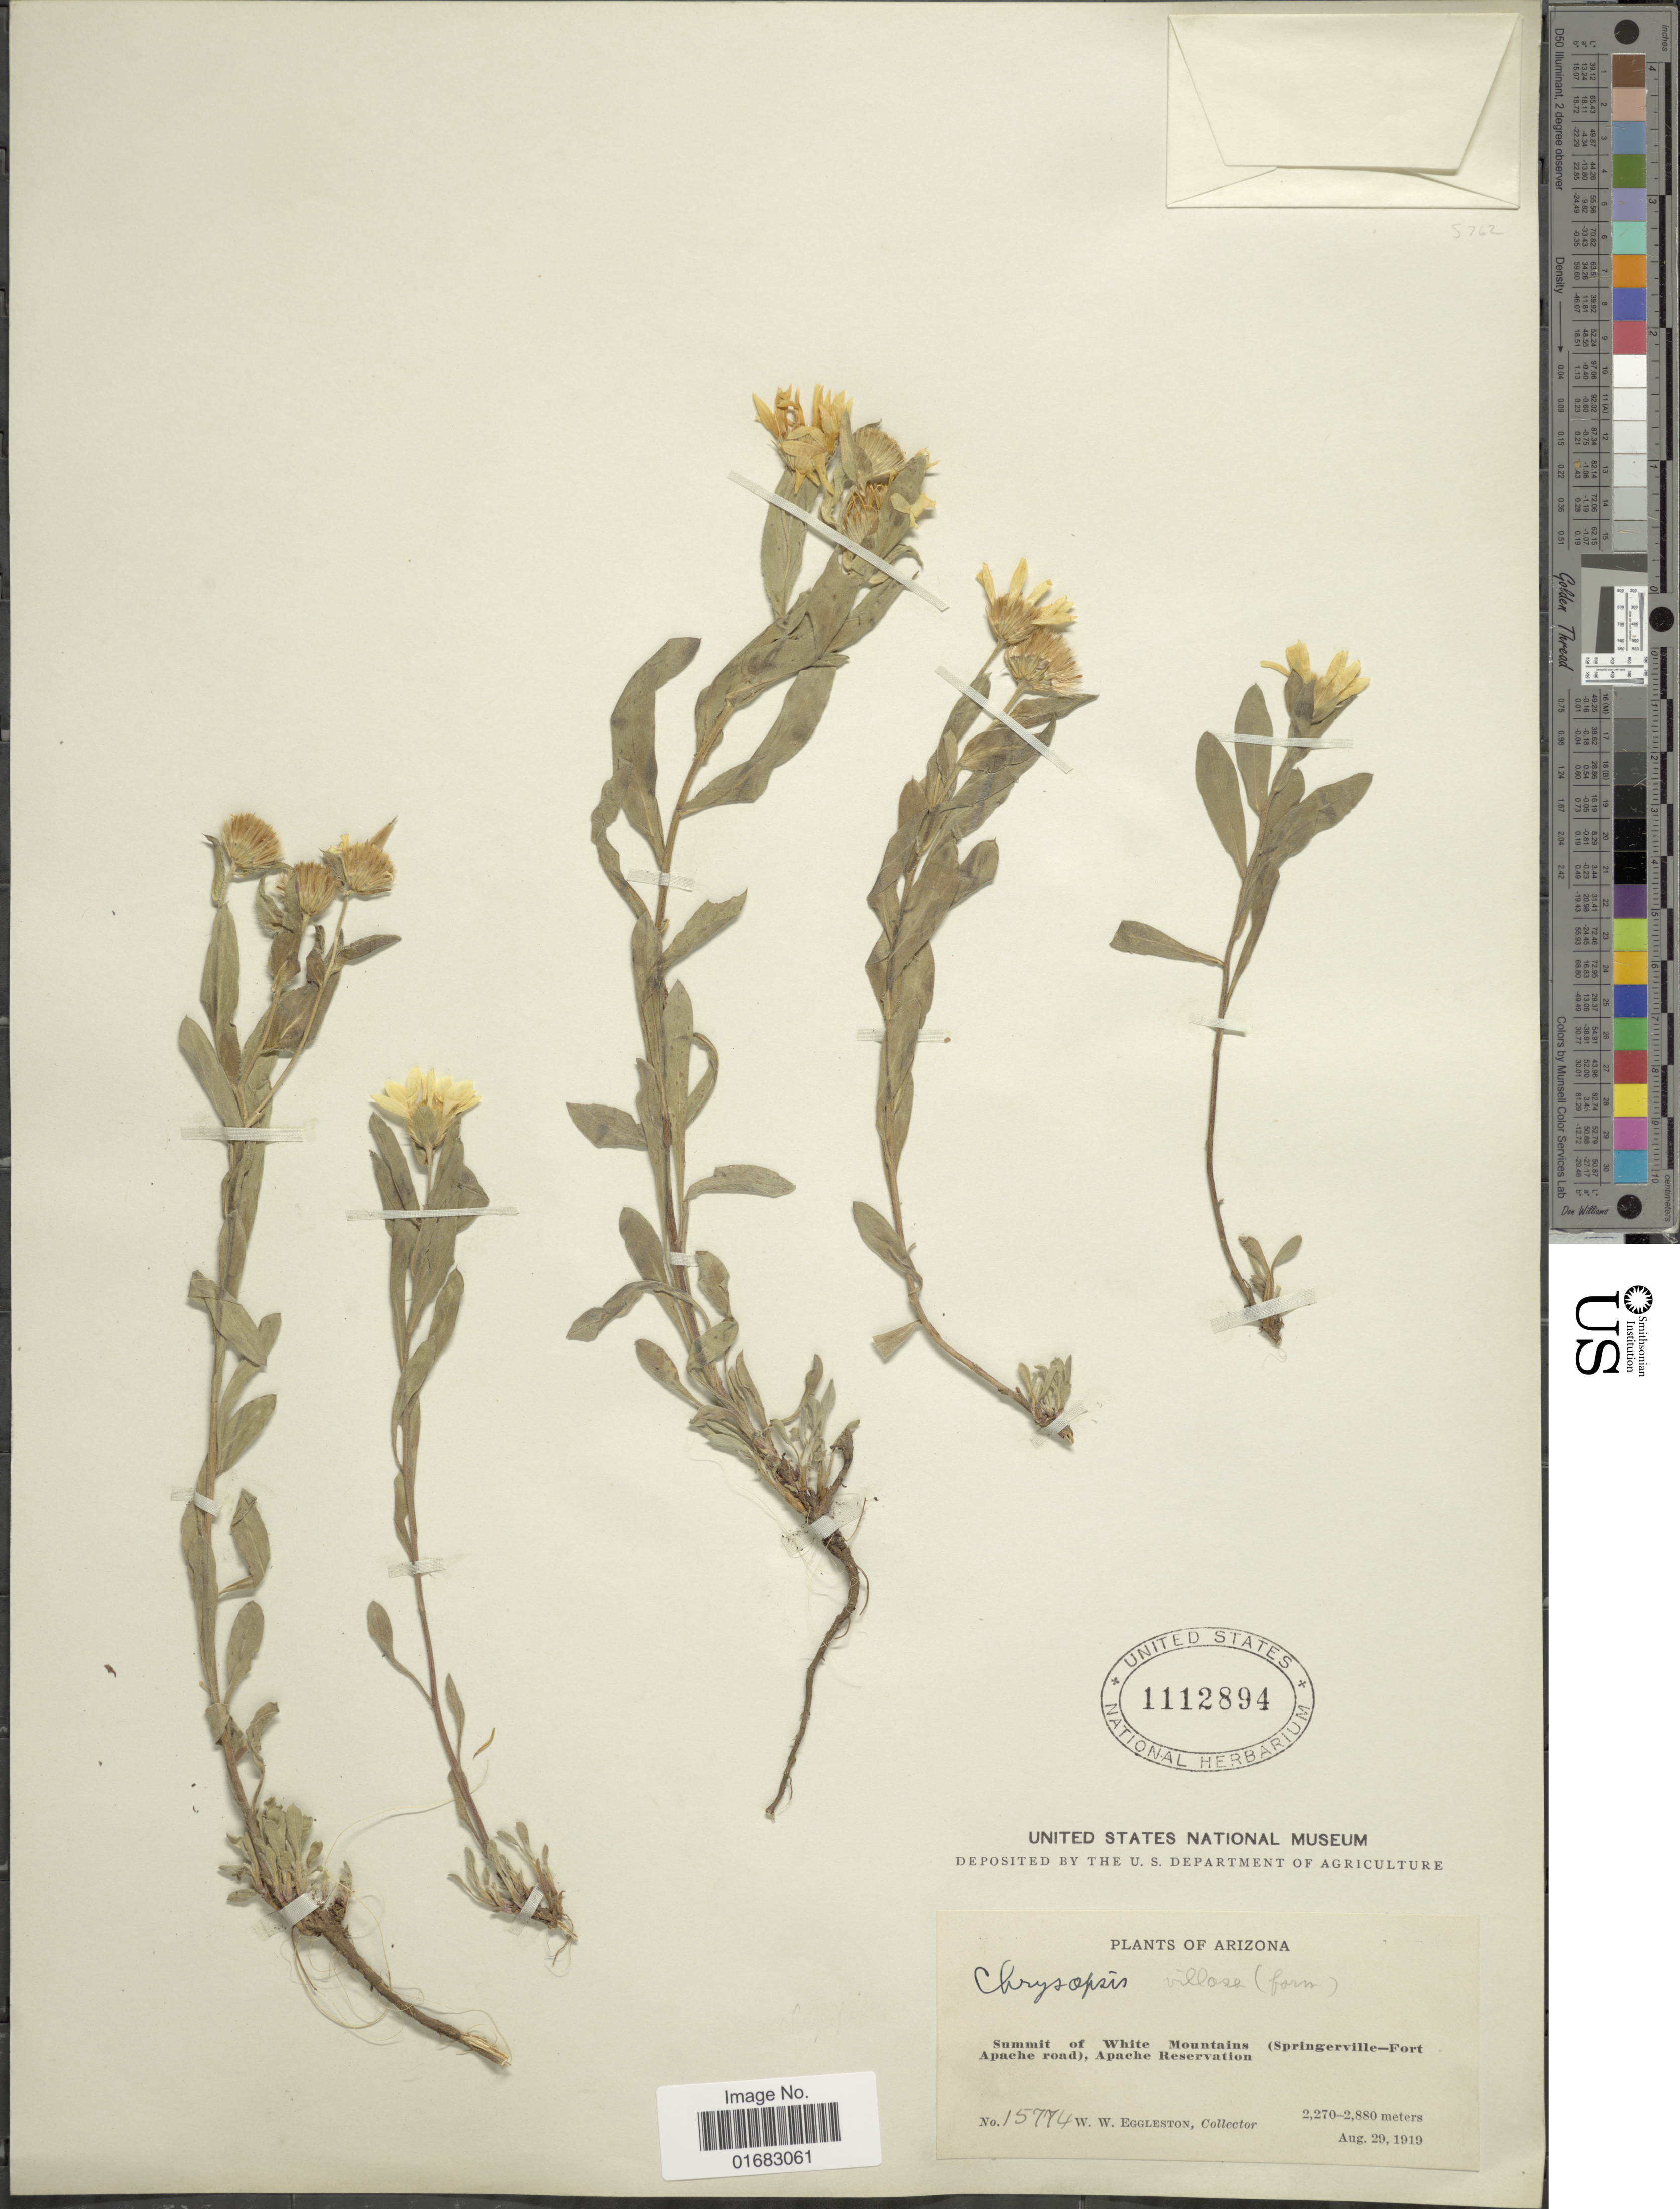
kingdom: Plantae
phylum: Tracheophyta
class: Magnoliopsida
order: Asterales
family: Asteraceae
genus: Heterotheca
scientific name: Heterotheca villosa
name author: (Pursh) Shinners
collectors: W. W. Eggleston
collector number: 15774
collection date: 1919-08-29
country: United States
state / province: Arizona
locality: Arizona. Summit of White Mountains (Springerville-Fort Apache road), Apache Reservation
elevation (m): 2270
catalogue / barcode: US 1112894